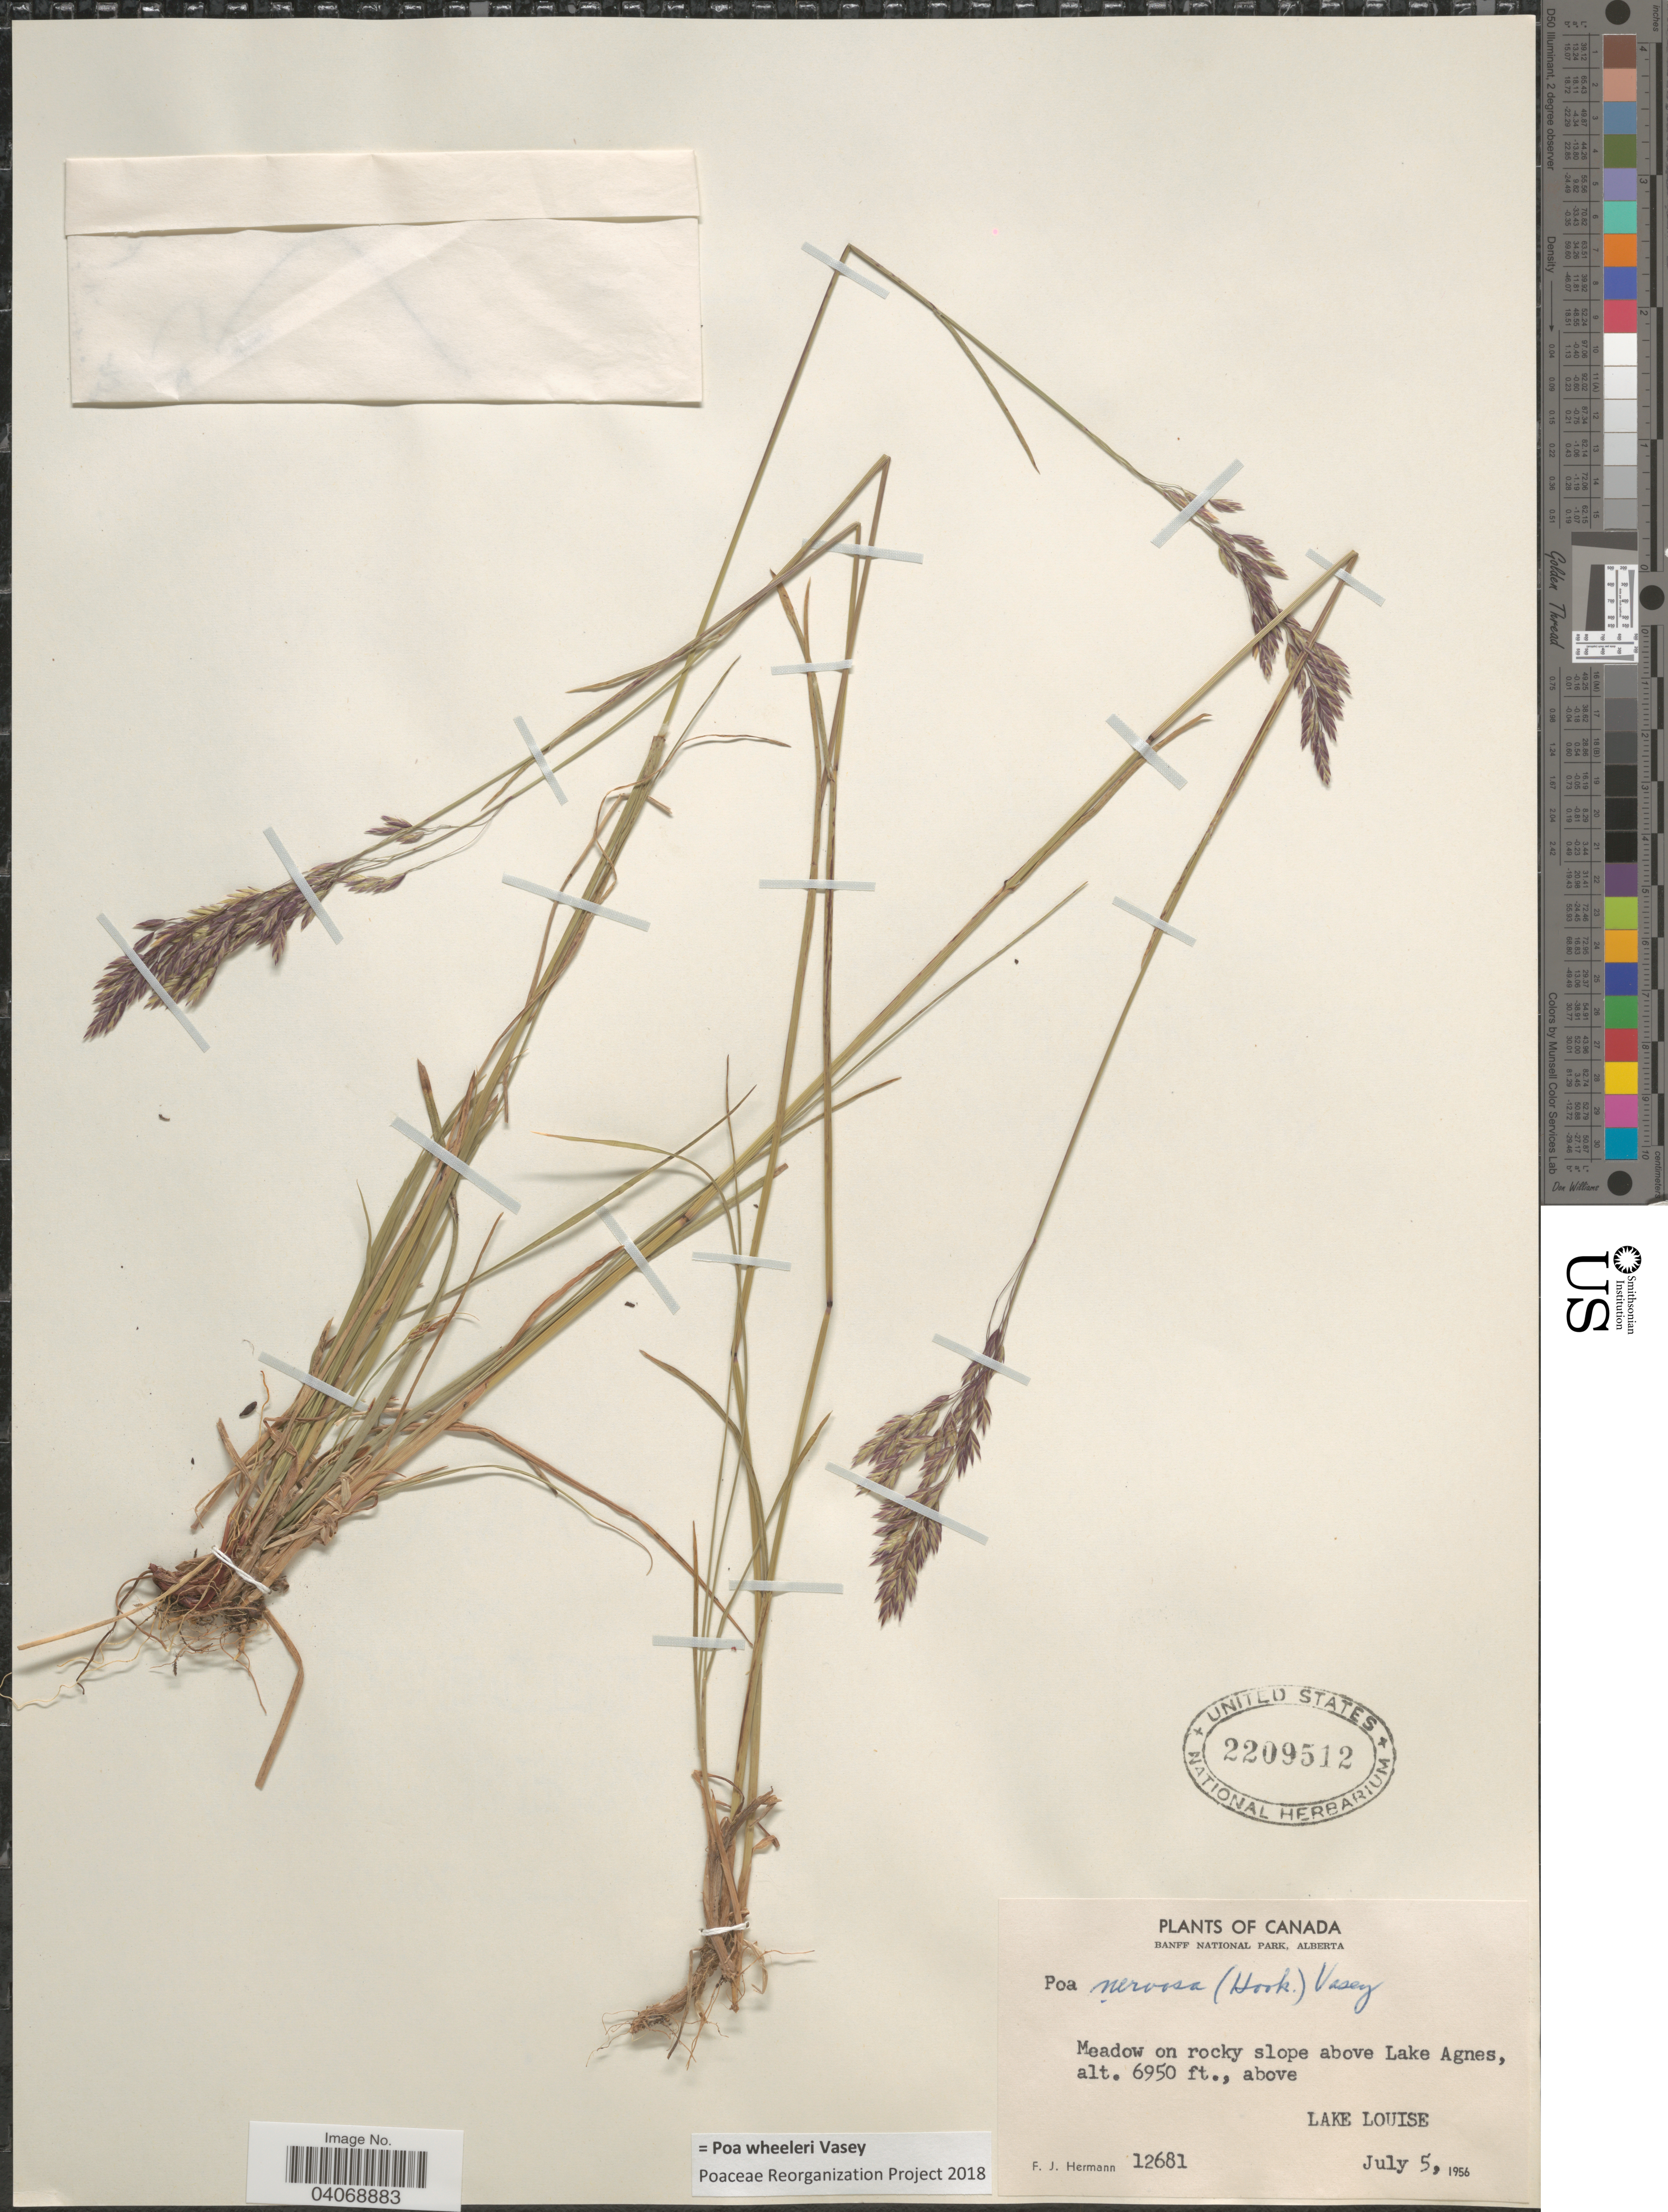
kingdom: Plantae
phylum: Tracheophyta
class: Liliopsida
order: Poales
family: Poaceae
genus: Poa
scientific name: Poa wheeleri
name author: Vasey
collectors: F. J. Hermann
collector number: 12681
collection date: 1956-07-05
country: Canada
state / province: Alberta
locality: Banff National Park. Meadow on rocky slope above Lake Agnes, above Lake Louise.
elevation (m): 2118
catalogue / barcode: US 2209512